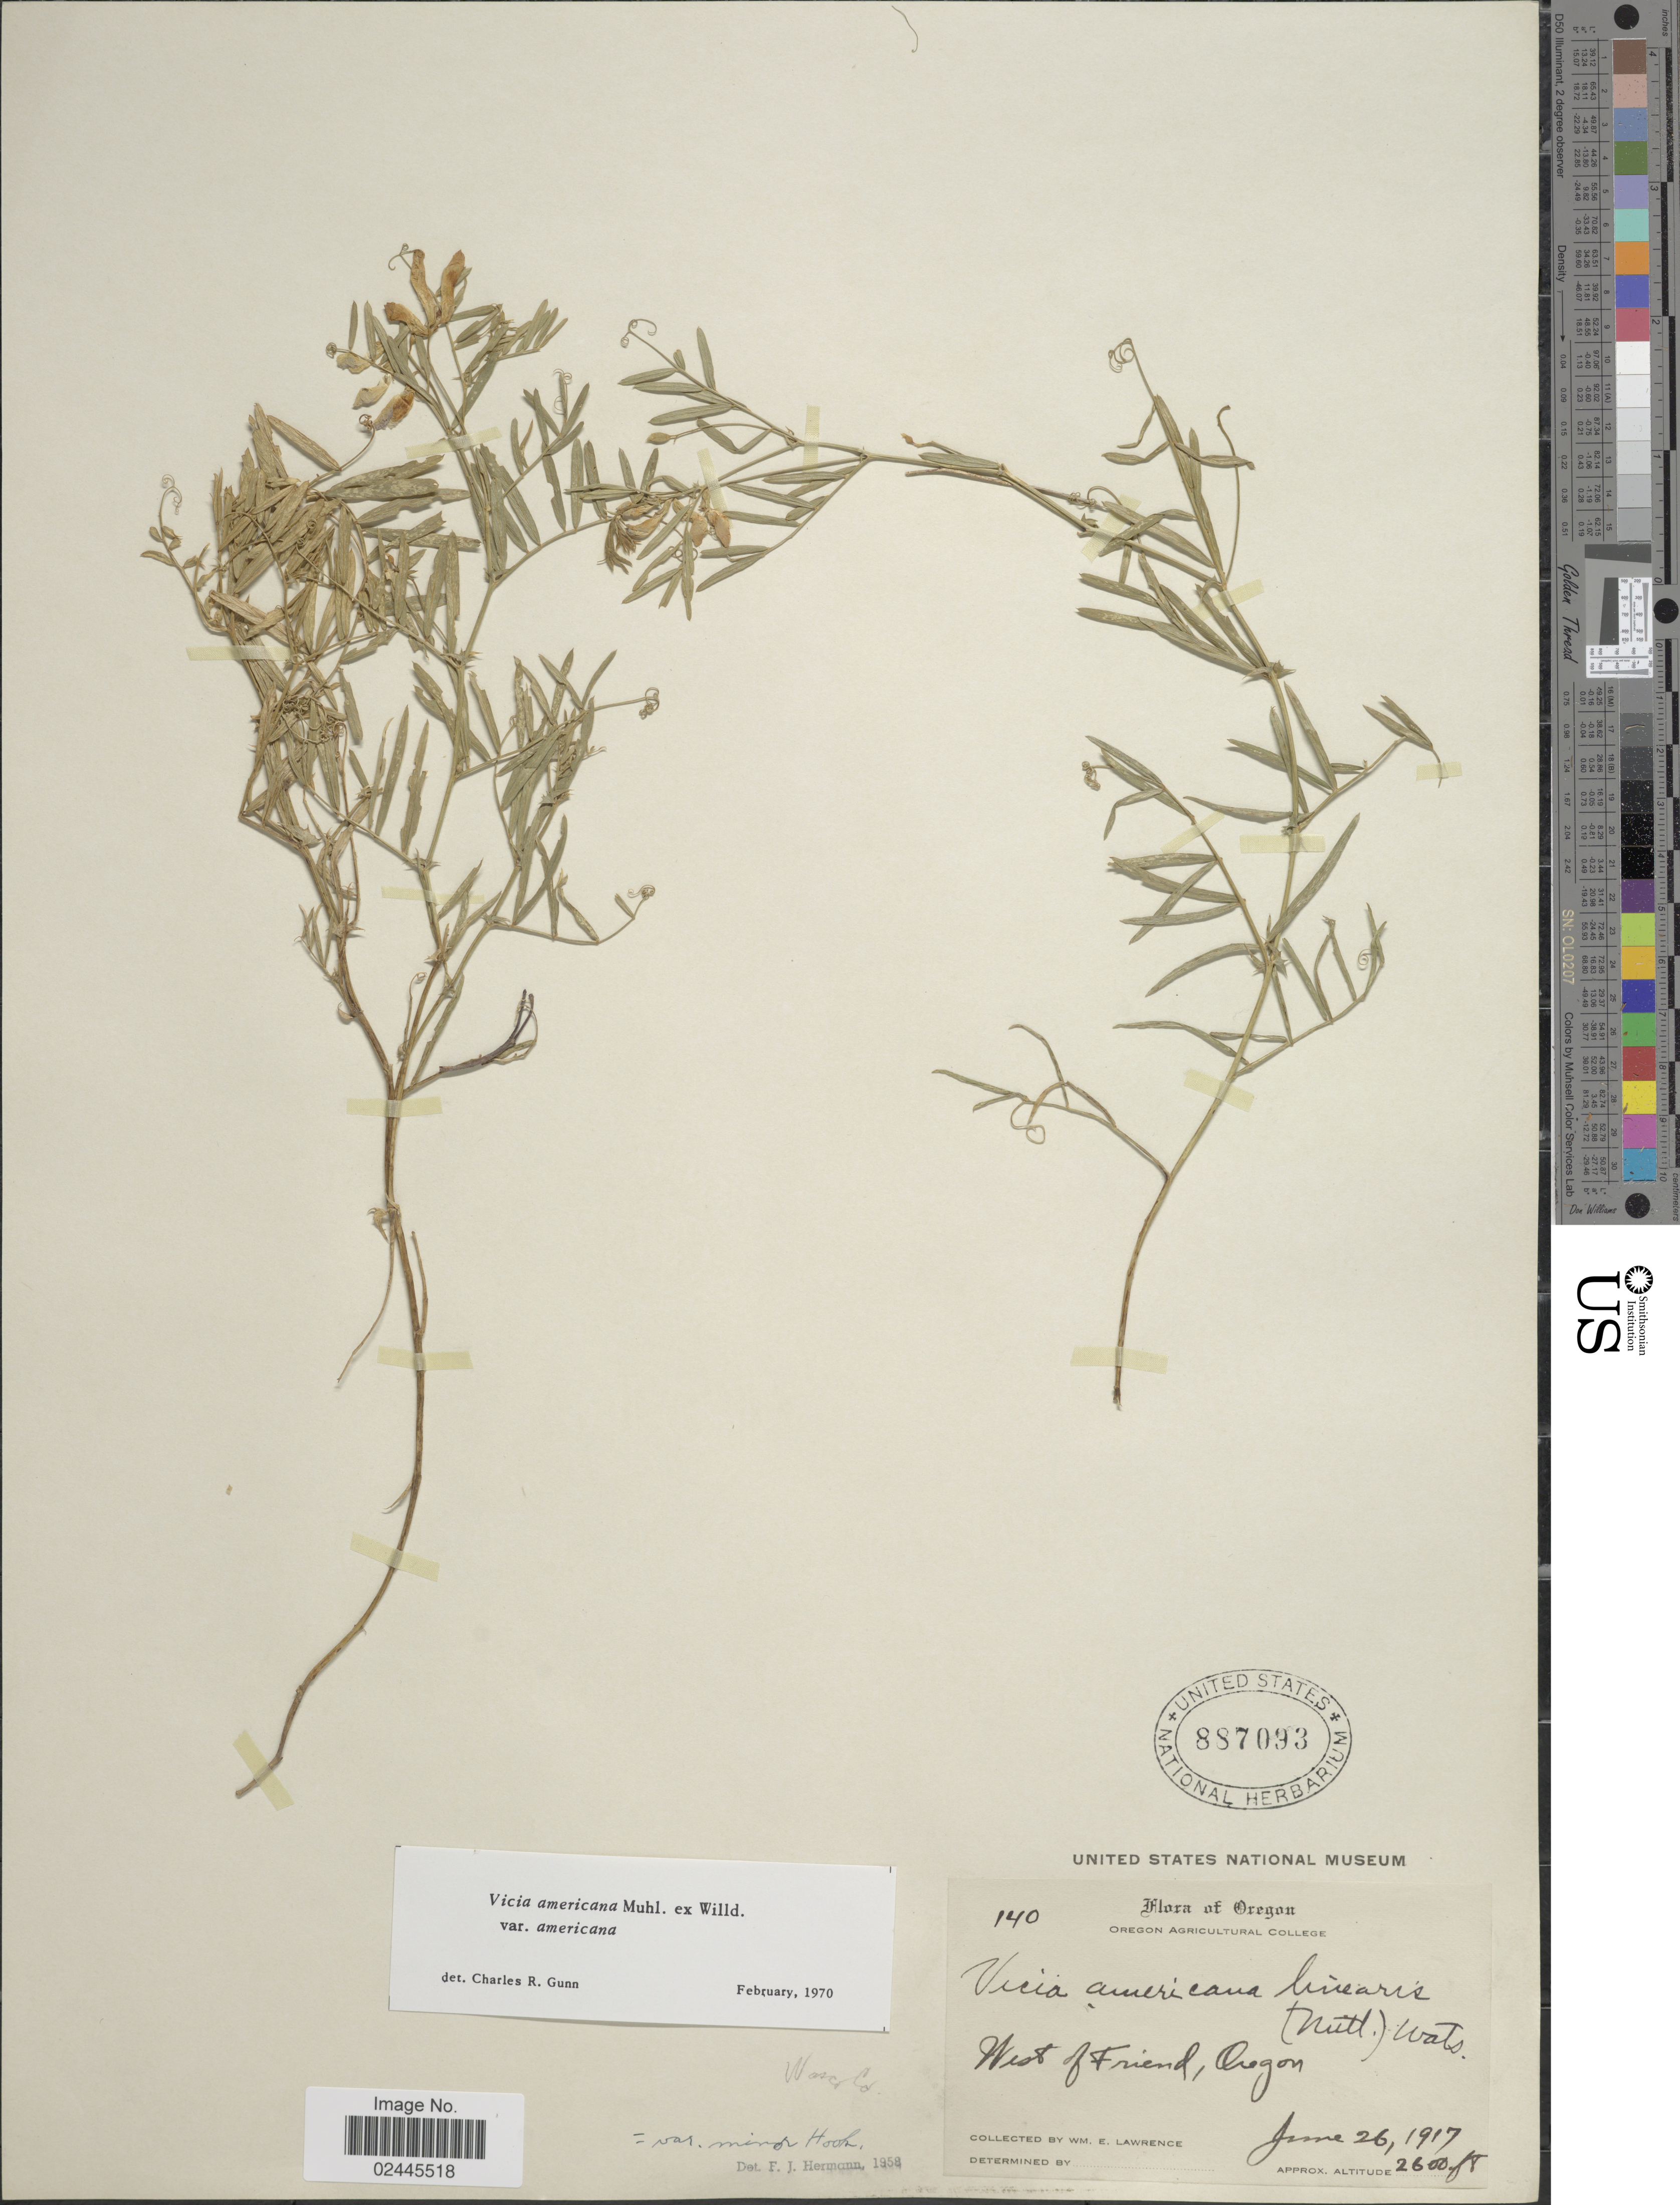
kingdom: Plantae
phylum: Tracheophyta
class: Magnoliopsida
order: Fabales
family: Fabaceae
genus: Vicia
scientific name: Vicia americana var. americana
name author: Muhl. ex Willd.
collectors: W. Lawrence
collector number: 140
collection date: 1917-06-26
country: United States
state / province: Oregon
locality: West of Friend.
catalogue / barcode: US 887093